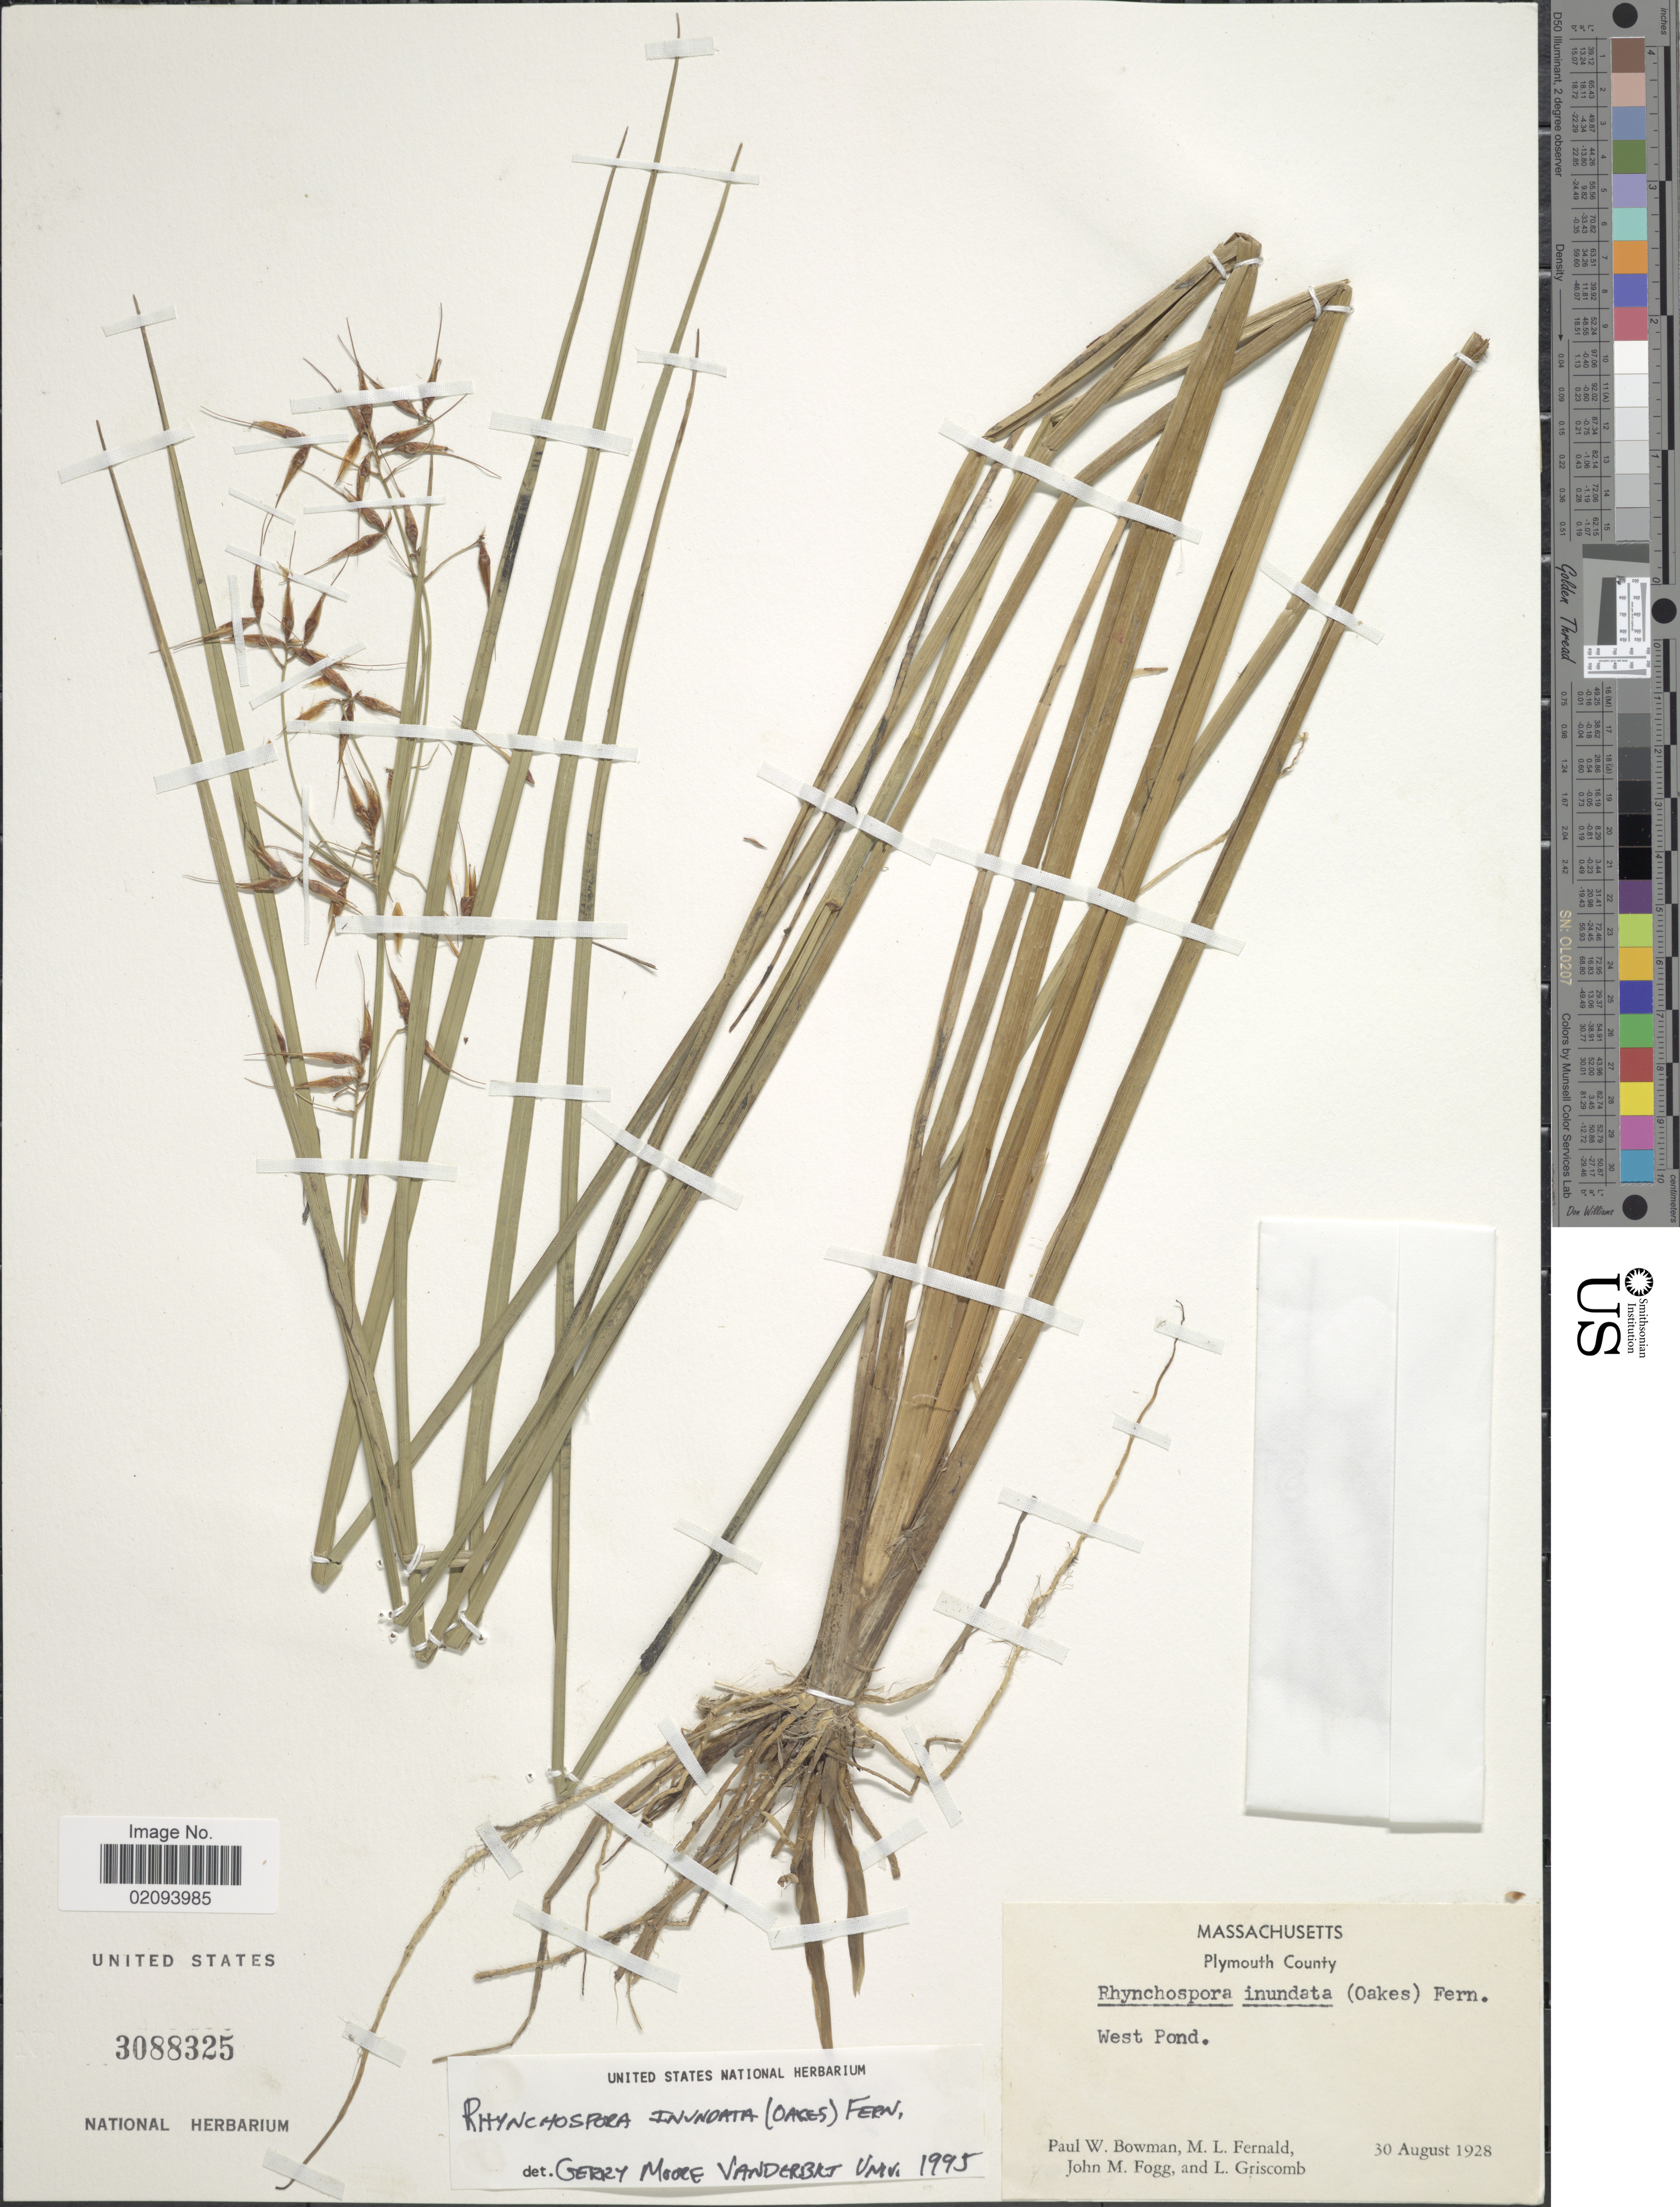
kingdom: Plantae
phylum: Tracheophyta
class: Liliopsida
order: Poales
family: Cyperaceae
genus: Rhynchospora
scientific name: Rhynchospora inundata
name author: (Oakes) Fernald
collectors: P. Bowman, M. L. Fernald, J. Fogg & L. Griscomb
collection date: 1928-08-30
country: United States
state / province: Massachusetts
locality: Plymouth County. West Pond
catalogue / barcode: US 3088325